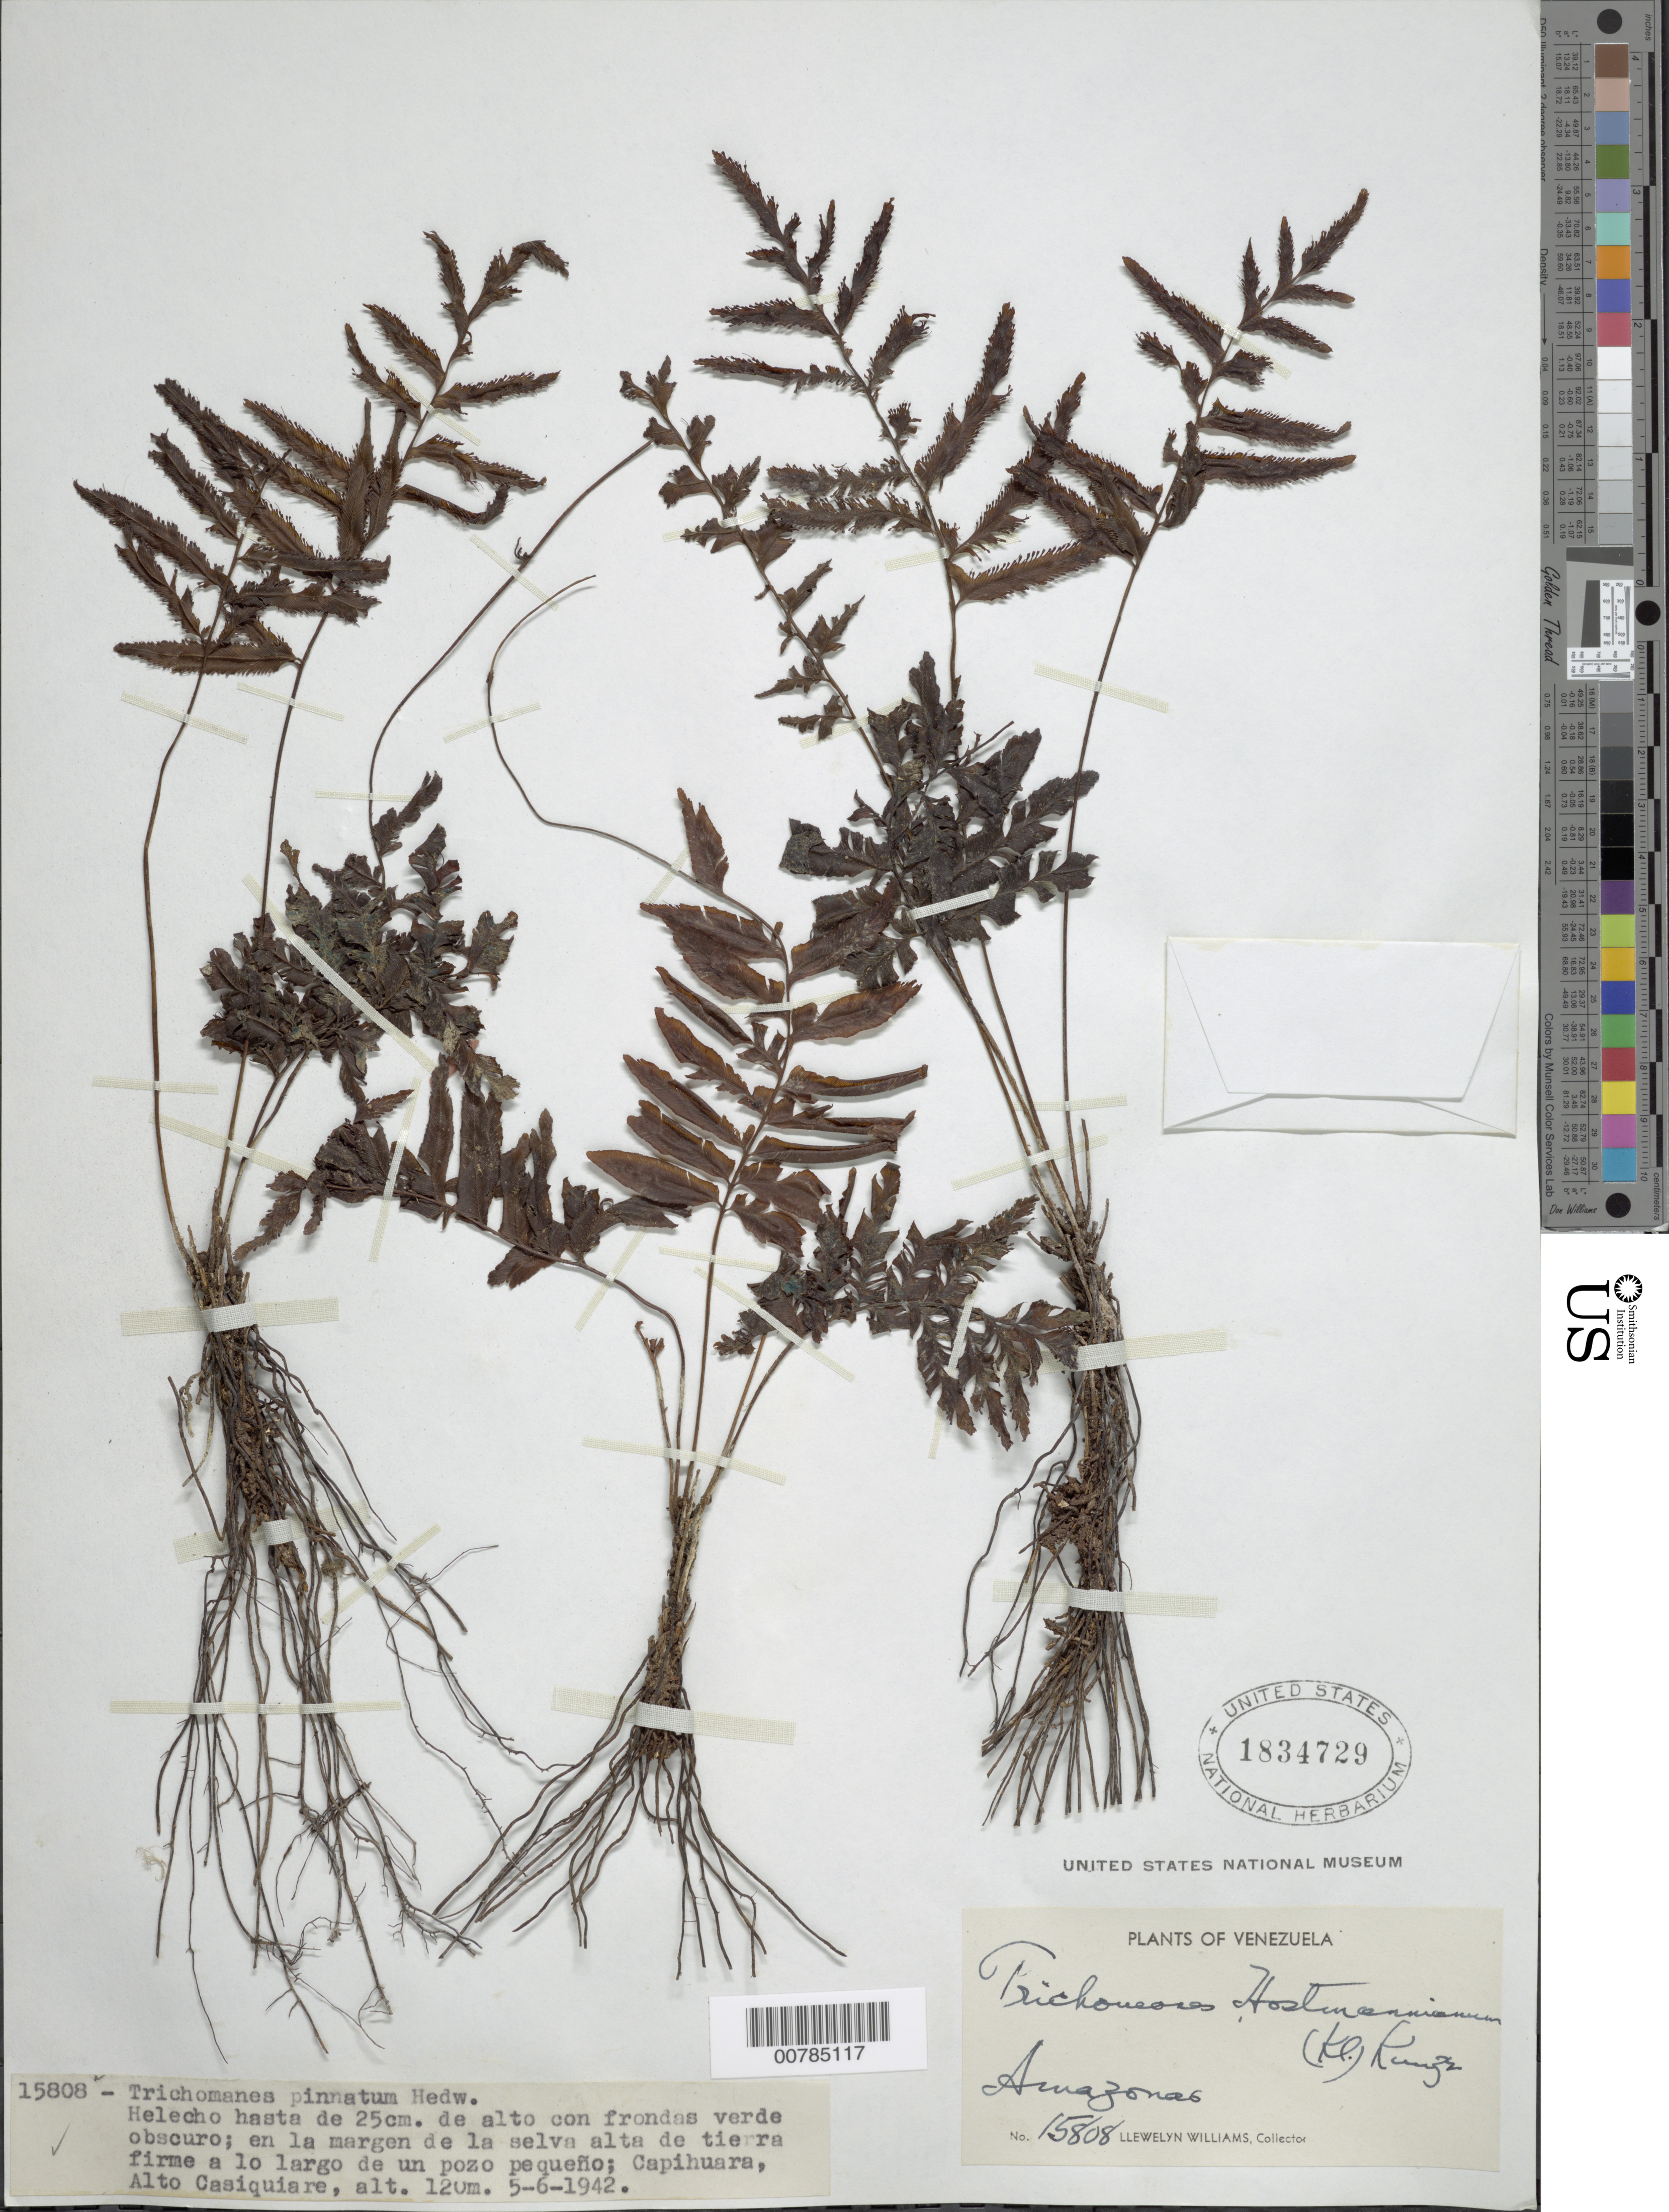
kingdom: Plantae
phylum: Tracheophyta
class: Polypodiopsida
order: Hymenophyllales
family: Hymenophyllaceae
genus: Trichomanes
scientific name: Trichomanes hostmannianum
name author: (Klotzsch) Kunze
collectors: Ll. Williams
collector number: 15808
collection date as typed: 5-Jun-42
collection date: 1942-06-05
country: Venezuela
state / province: Amazonas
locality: Capihuara, Alto Casiquiare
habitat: Margen de la selva alta de tierra firme a lo largo de un pozo pequeno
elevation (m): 120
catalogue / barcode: US 1834729